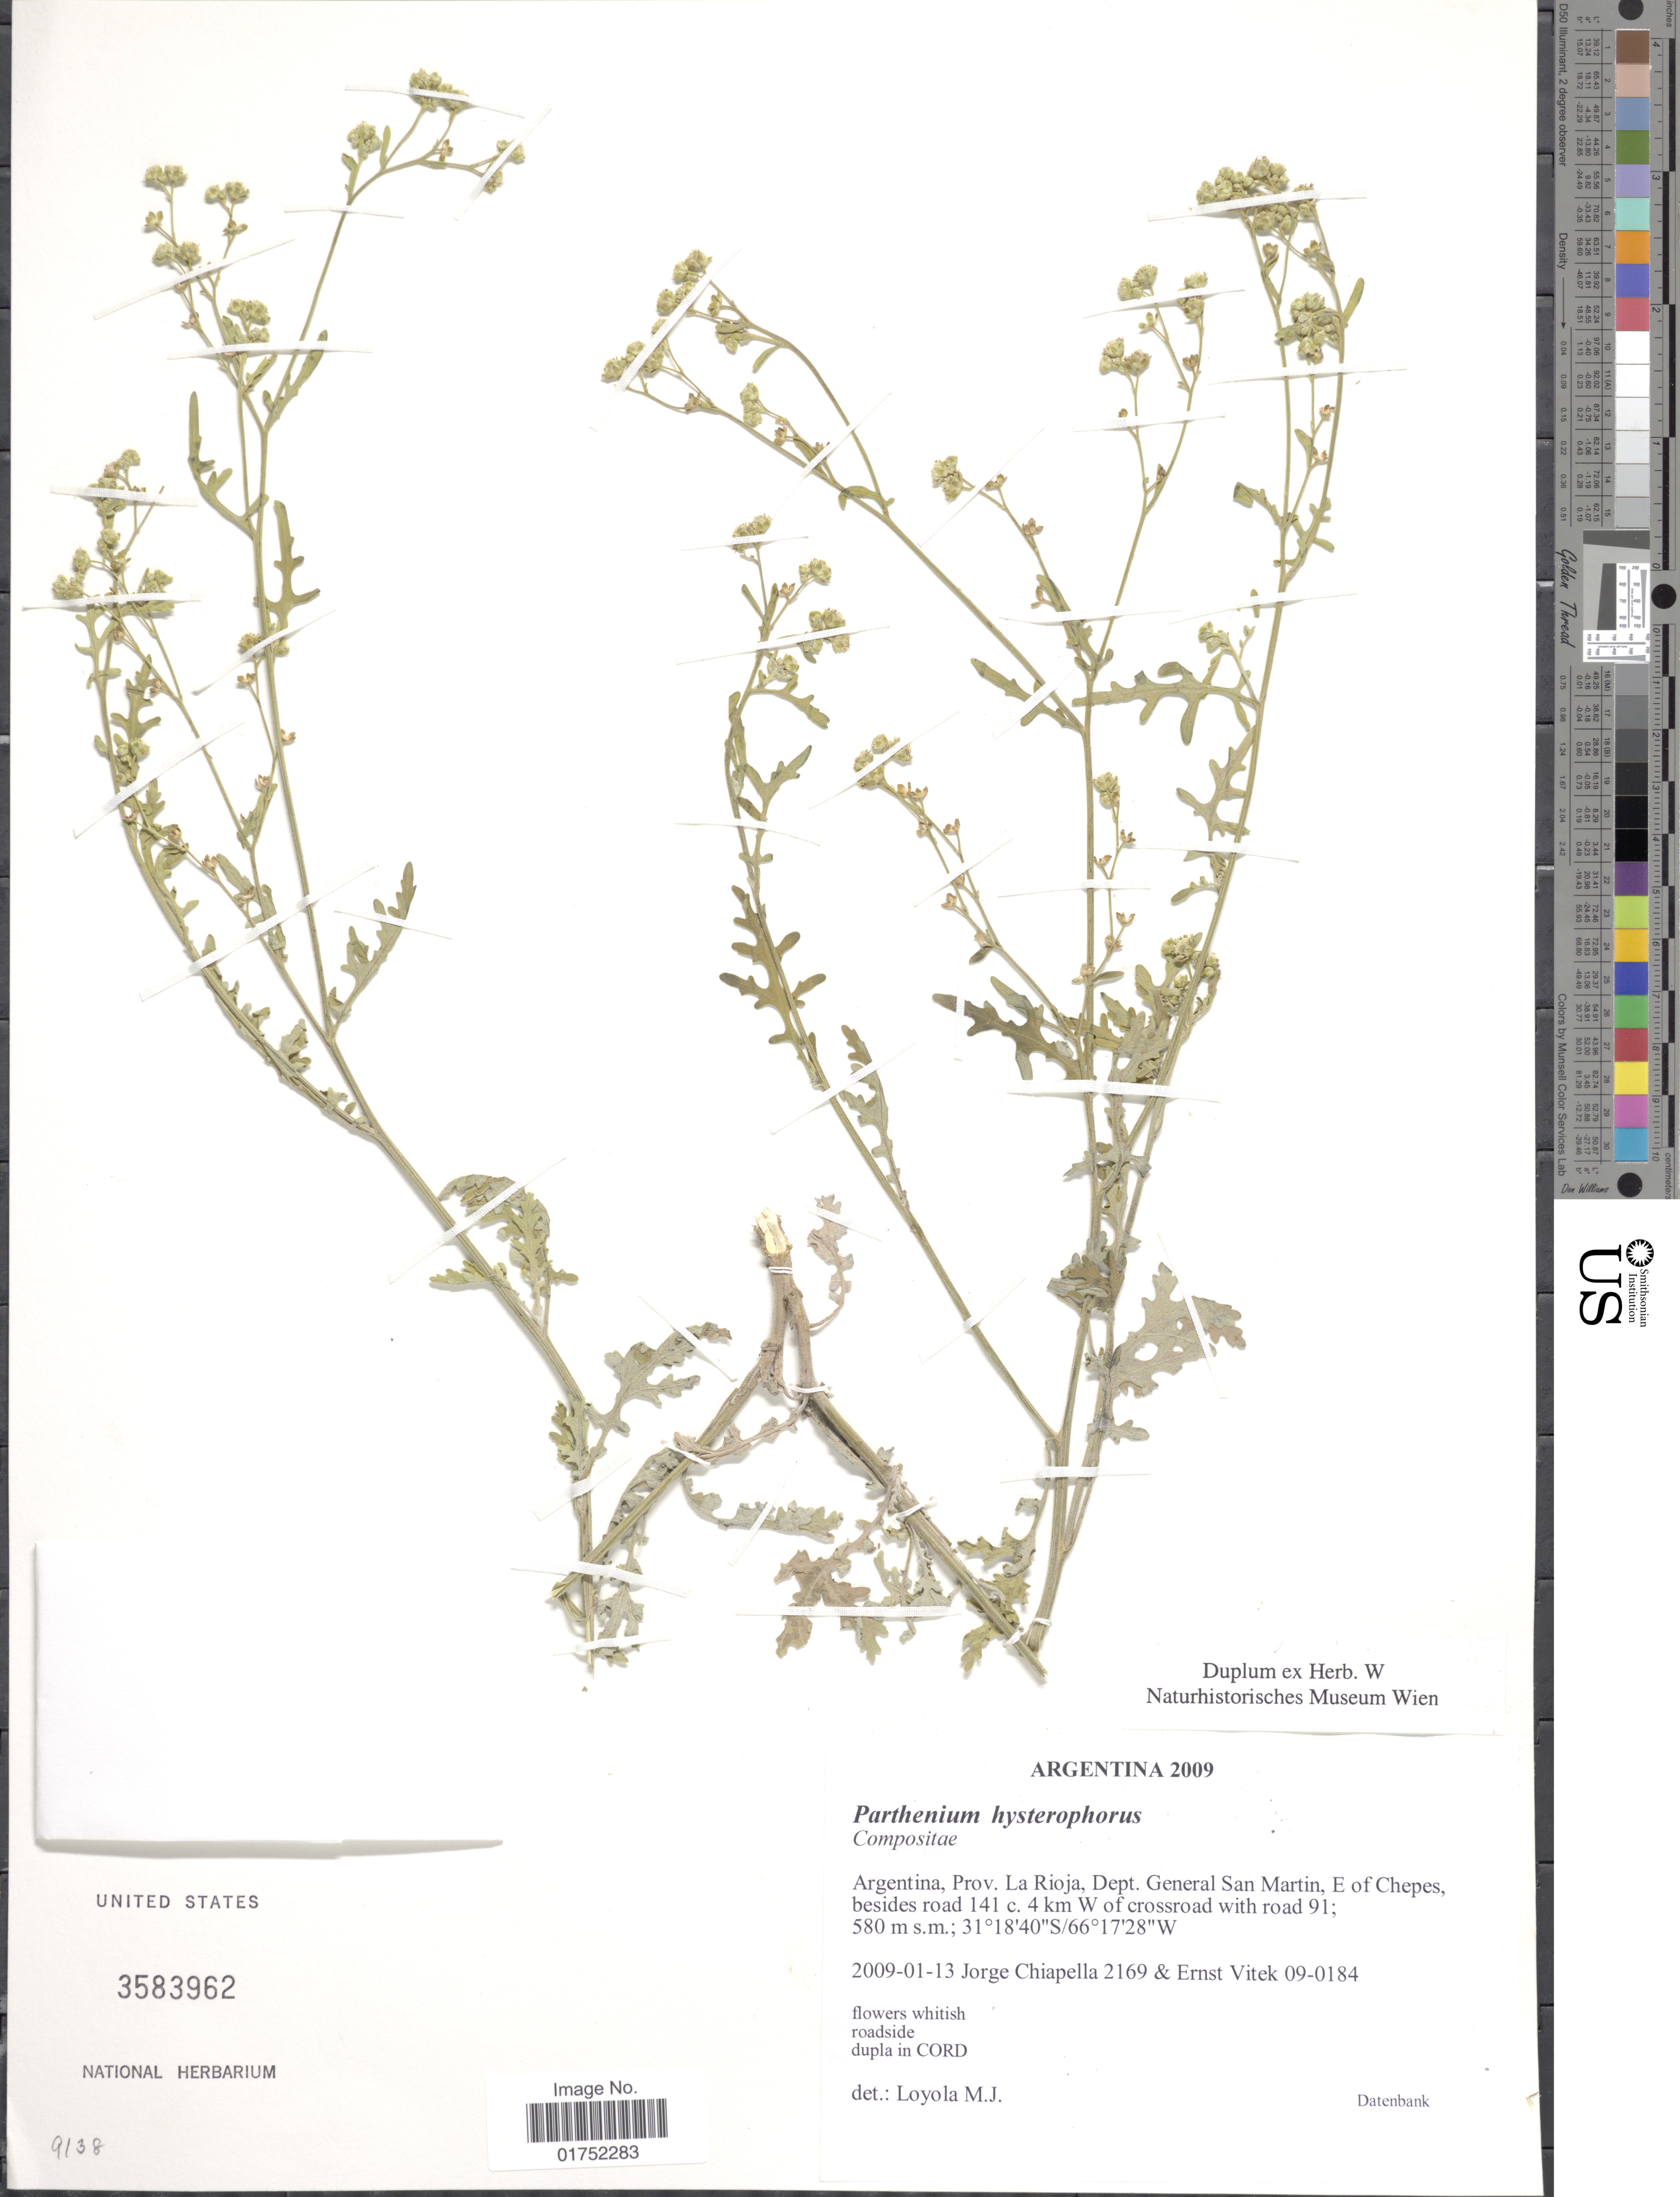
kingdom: Plantae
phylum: Tracheophyta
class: Magnoliopsida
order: Asterales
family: Asteraceae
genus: Parthenium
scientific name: Parthenium hysterophorus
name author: L.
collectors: J. Chiapella & E. Vitek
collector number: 2169/09-0184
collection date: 2009-01-13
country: Argentina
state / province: La Rioja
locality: Dept. General San Martin, E of Chepes, besides road 141 c. 4 km W of crossroad with road 91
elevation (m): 580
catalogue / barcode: US 3583962